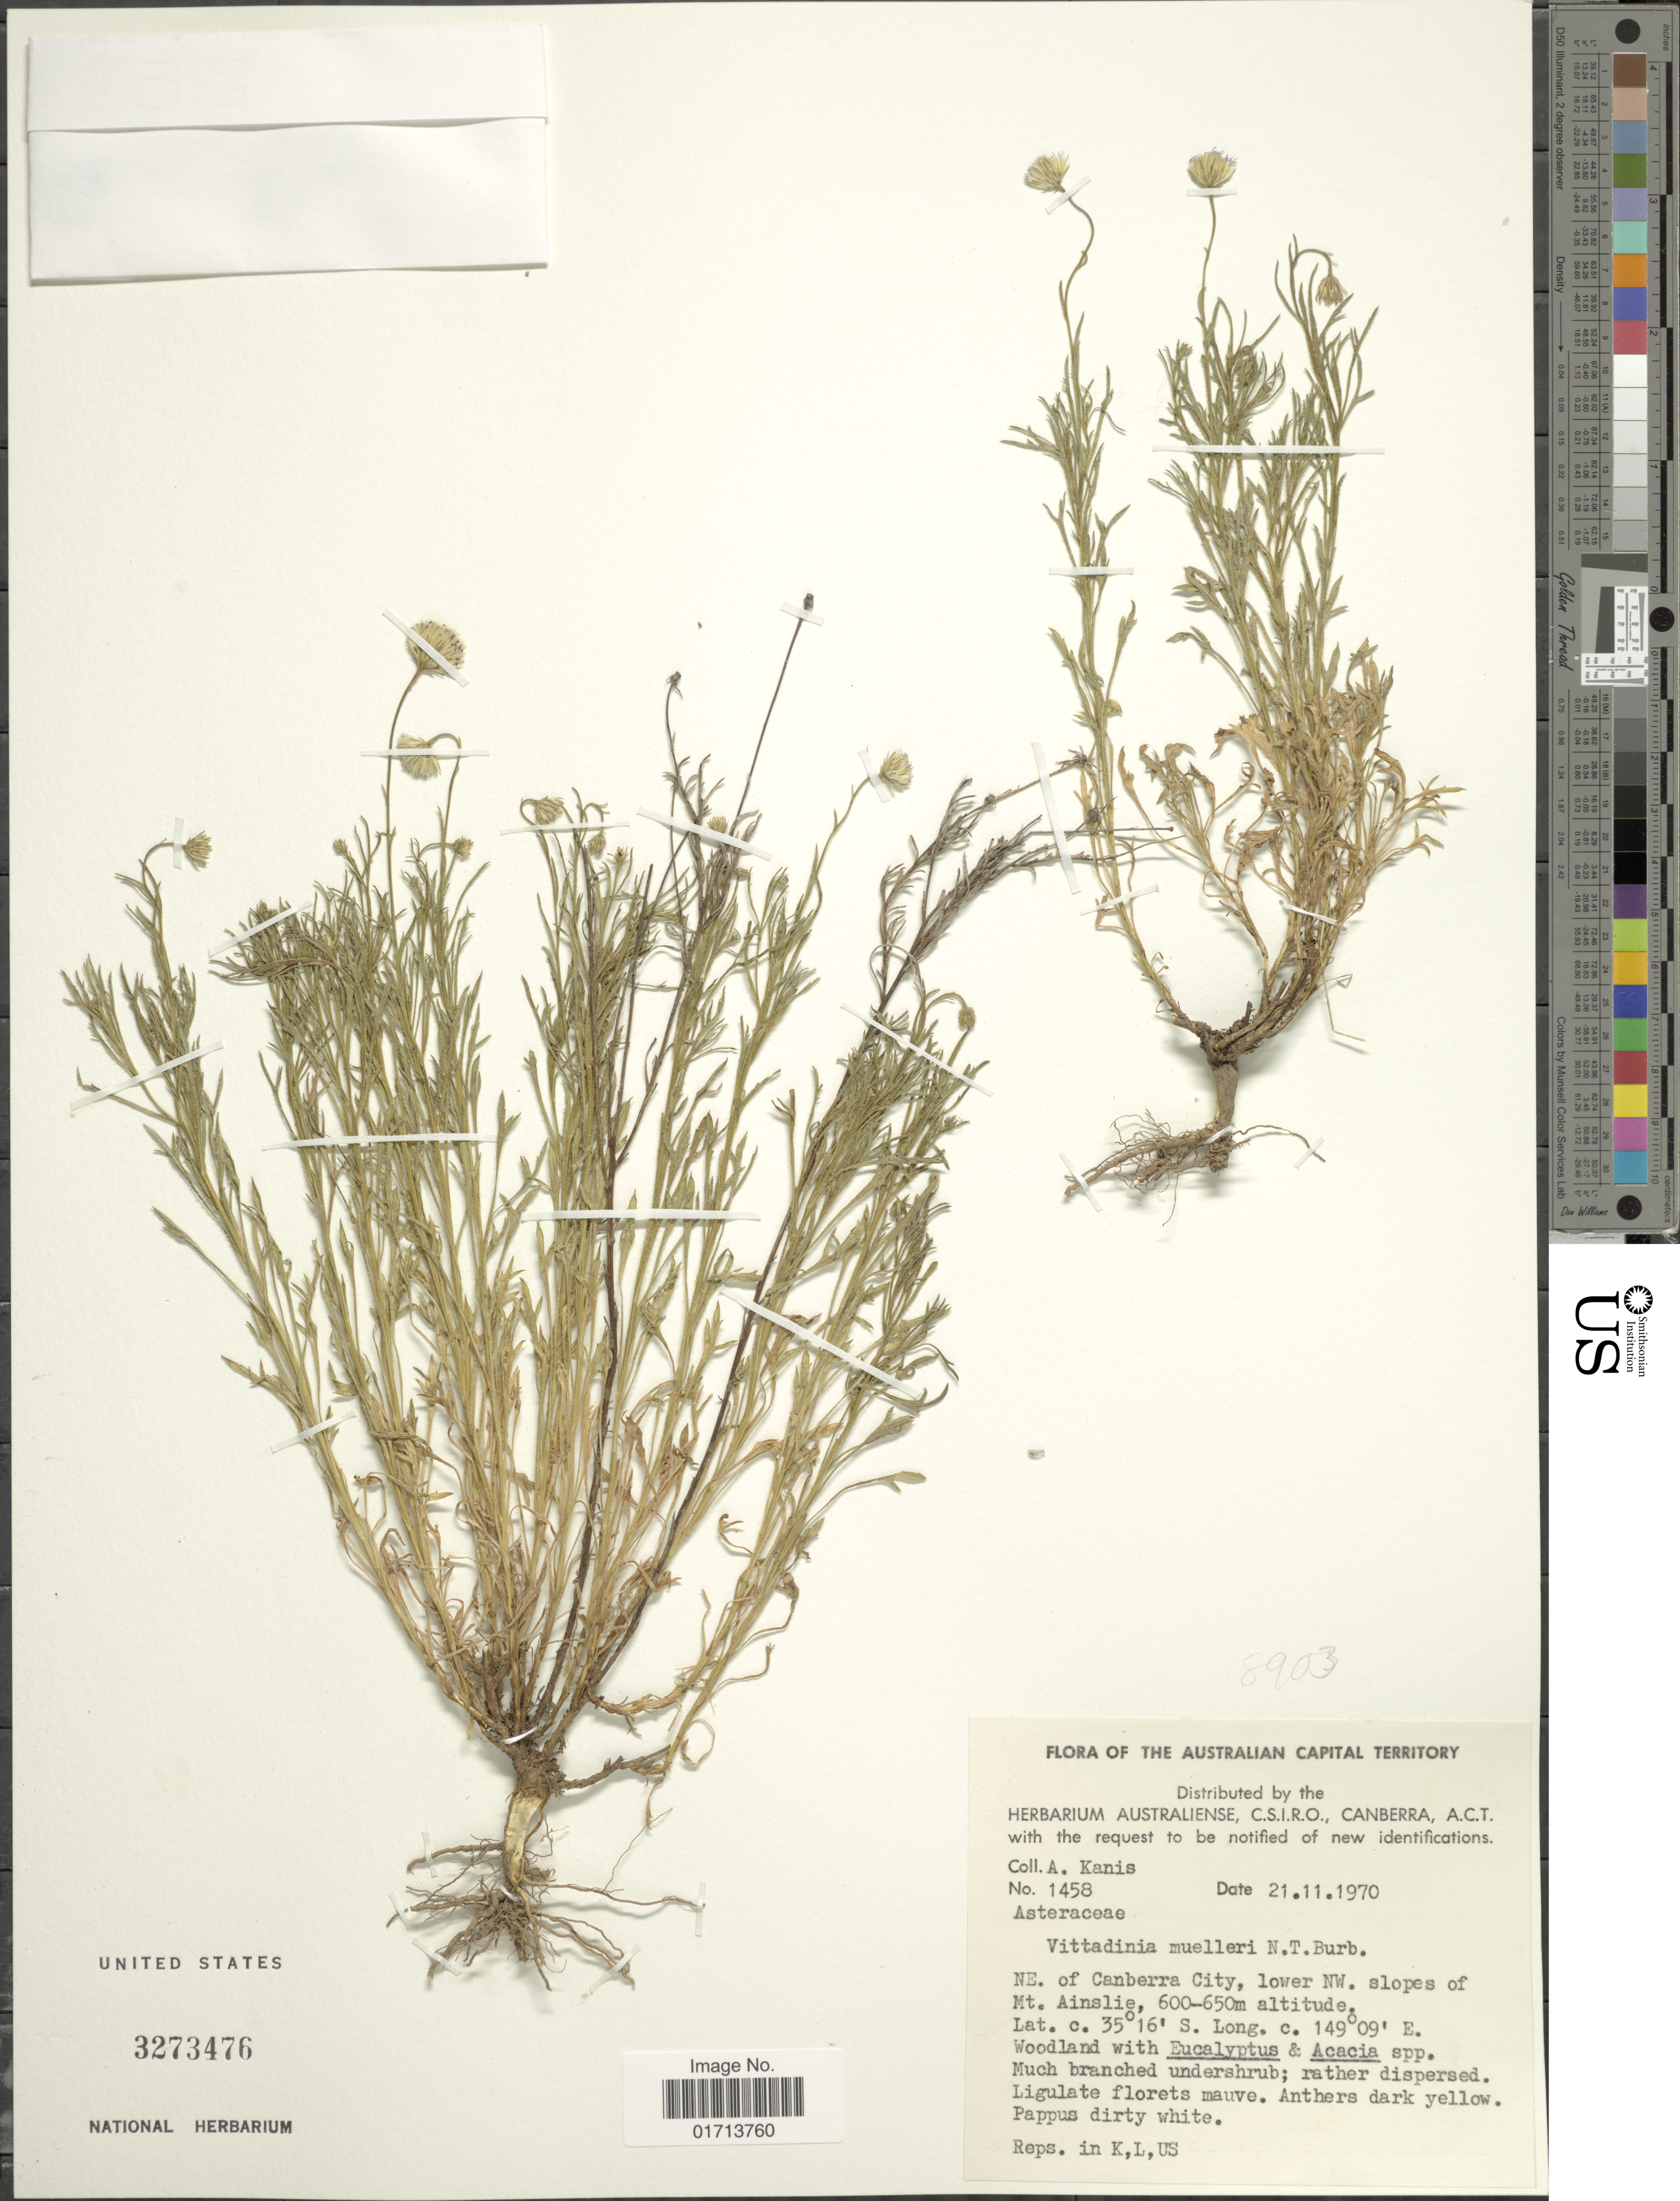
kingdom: Plantae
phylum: Tracheophyta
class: Magnoliopsida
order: Asterales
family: Asteraceae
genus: Vittadinia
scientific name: Vittadinia muelleri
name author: N.T. Burb.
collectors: A. Kanis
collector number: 1458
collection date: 1970-11-21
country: Australia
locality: Australian Capital Territory, NE. of Canberra City, lower NW. slopes of Mt. Ainslie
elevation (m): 600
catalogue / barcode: US 3273476